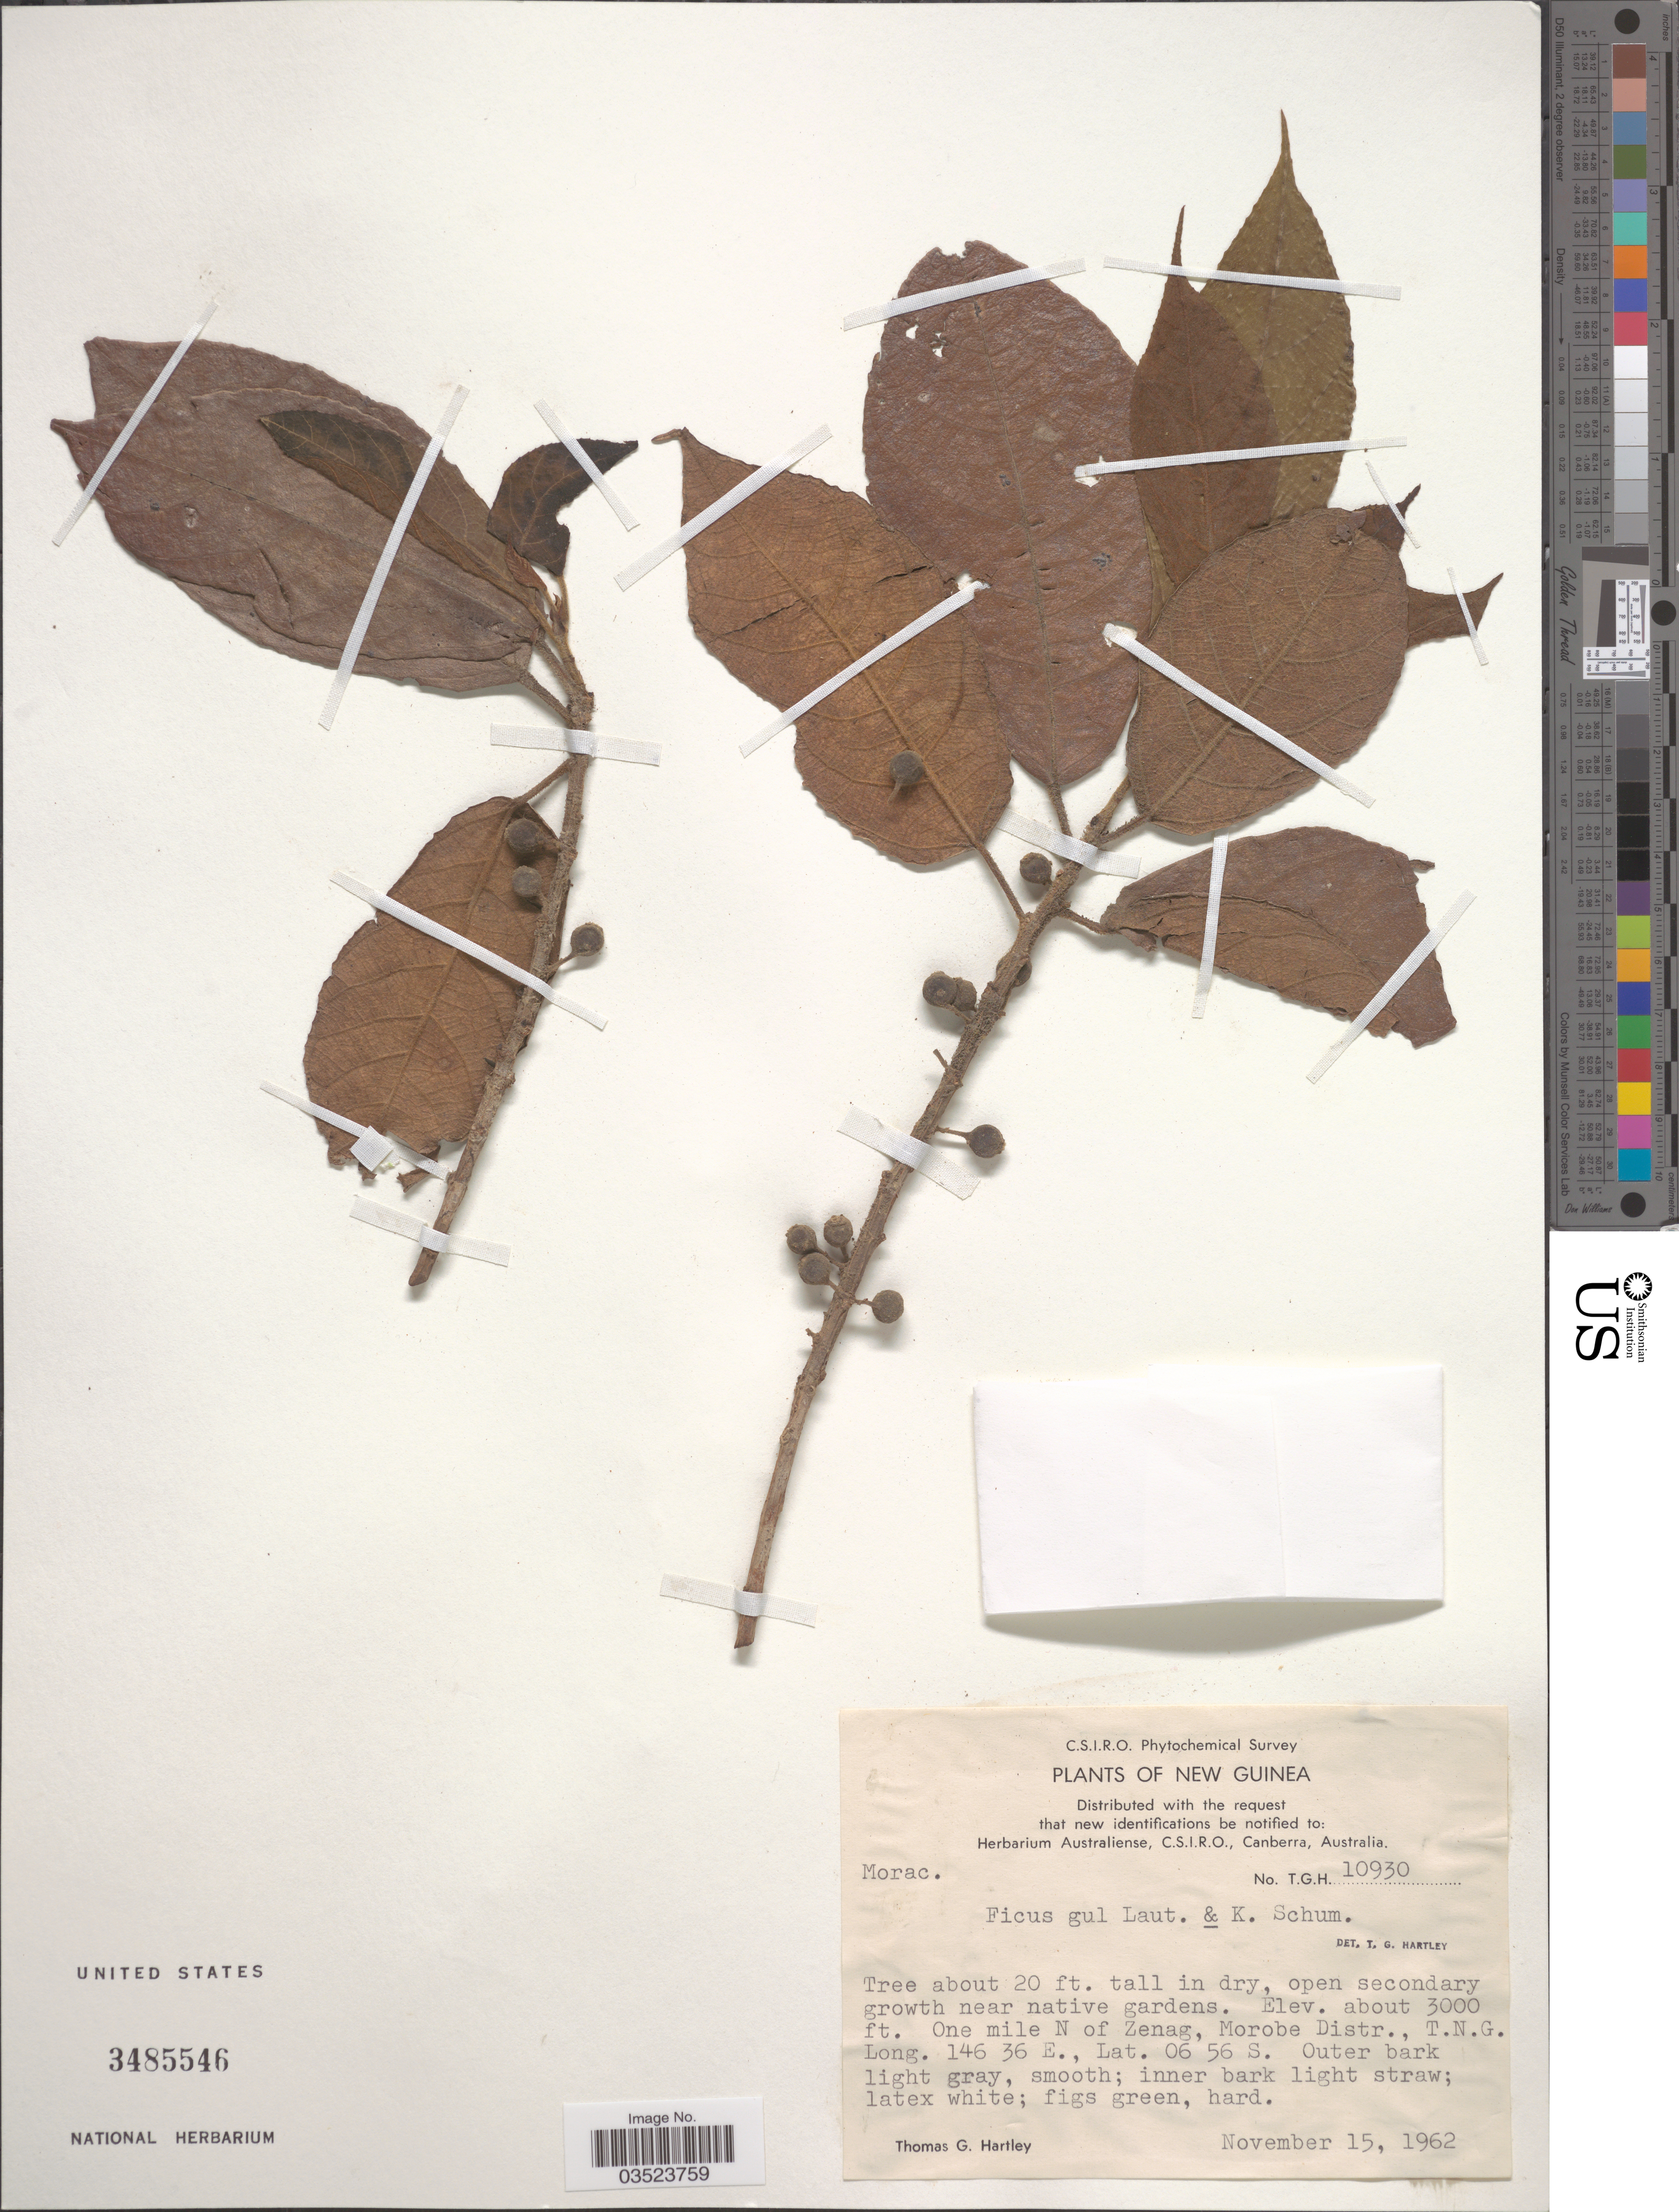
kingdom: Plantae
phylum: Tracheophyta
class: Magnoliopsida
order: Rosales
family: Moraceae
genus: Ficus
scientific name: Ficus gul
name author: Lauterb. & K. Schum.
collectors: T. G. Hartley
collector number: T.G.H.10930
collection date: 1962-11-15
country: Papua New Guinea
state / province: Morobe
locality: New Guinea. One mile N of Zenag, Morobe Distr., T.N.G.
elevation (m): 914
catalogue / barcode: US 3485546